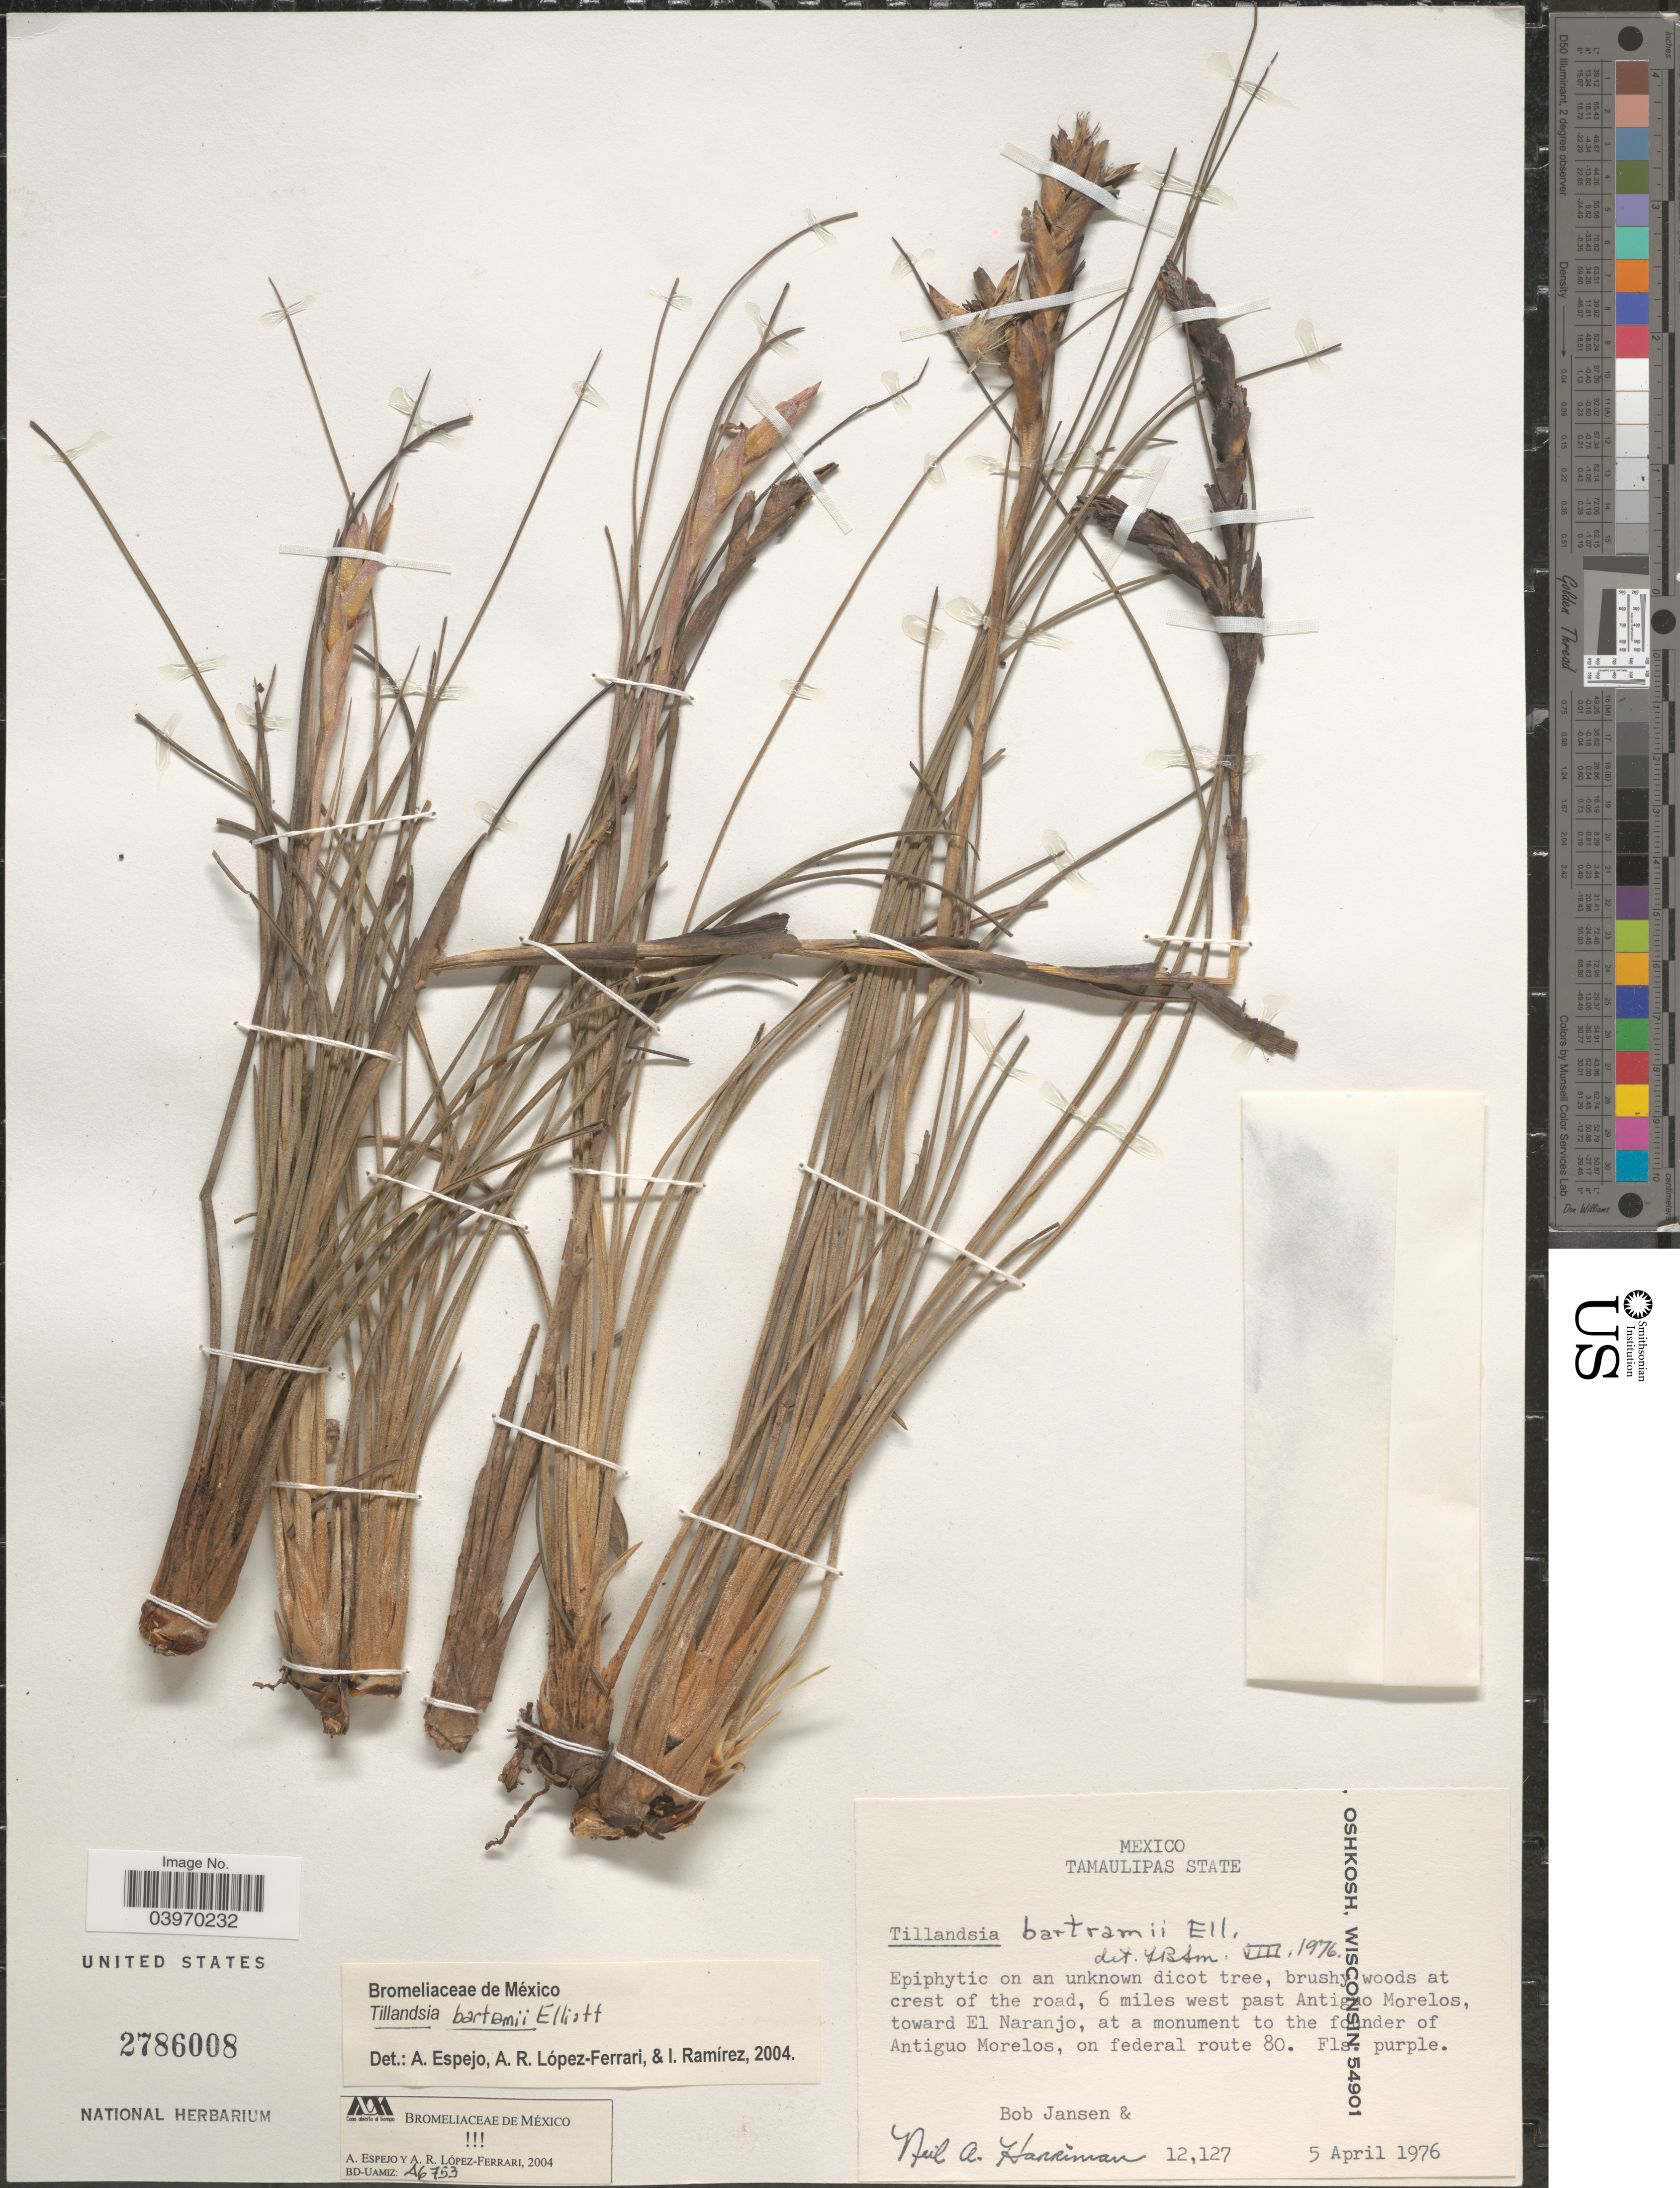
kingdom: Plantae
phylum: Tracheophyta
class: Liliopsida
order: Poales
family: Bromeliaceae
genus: Tillandsia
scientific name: Tillandsia bartramii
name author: Elliott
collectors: Jansen, B. & N. A. Harriman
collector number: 12127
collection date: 1976-04-05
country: Mexico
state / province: Tamaulipas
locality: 6 miles west past Antiguo Morelos, toward El Naranjo, at a monument to the founder of Antiguo Morelos, on federal route 80.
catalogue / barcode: US 2786008